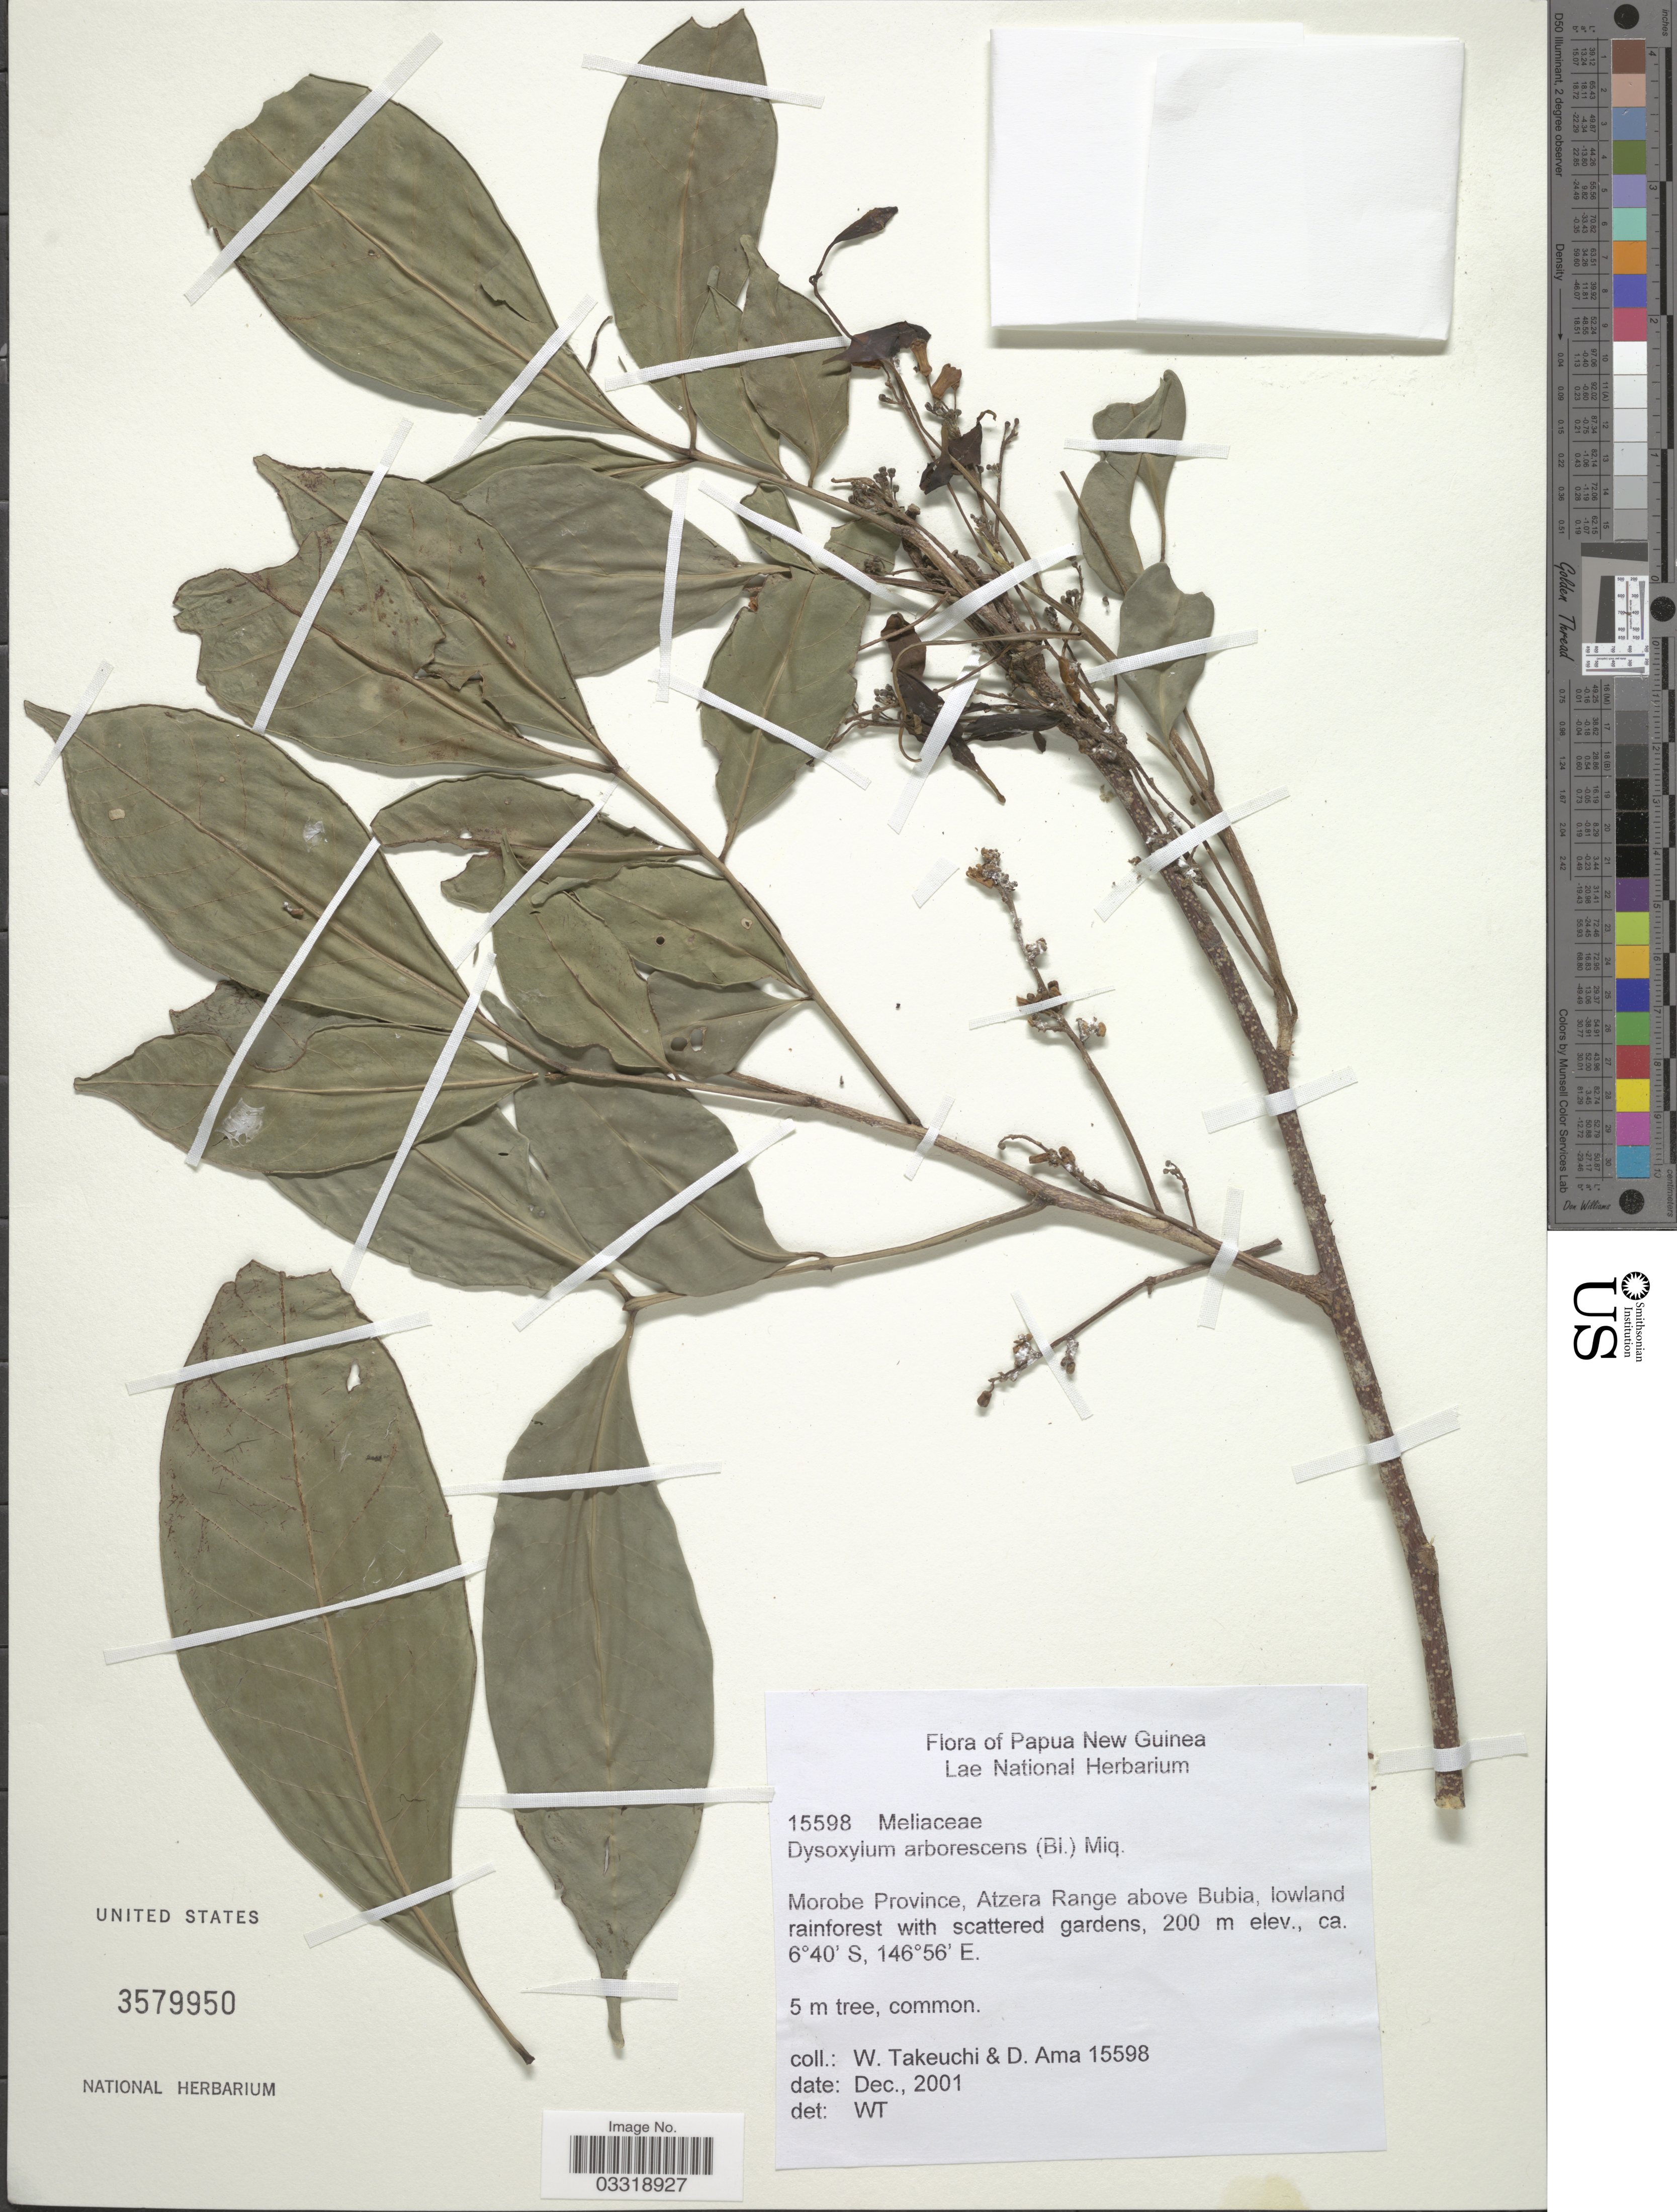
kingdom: Plantae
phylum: Tracheophyta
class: Magnoliopsida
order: Sapindales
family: Meliaceae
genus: Goniocheton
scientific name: Goniocheton arborescens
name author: Blume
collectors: W. Takeuchi & D. Ama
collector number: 15598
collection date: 2001-12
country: Papua New Guinea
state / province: Morobe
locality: Atzera Range above Bubia.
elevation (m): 200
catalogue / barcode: US 3579950